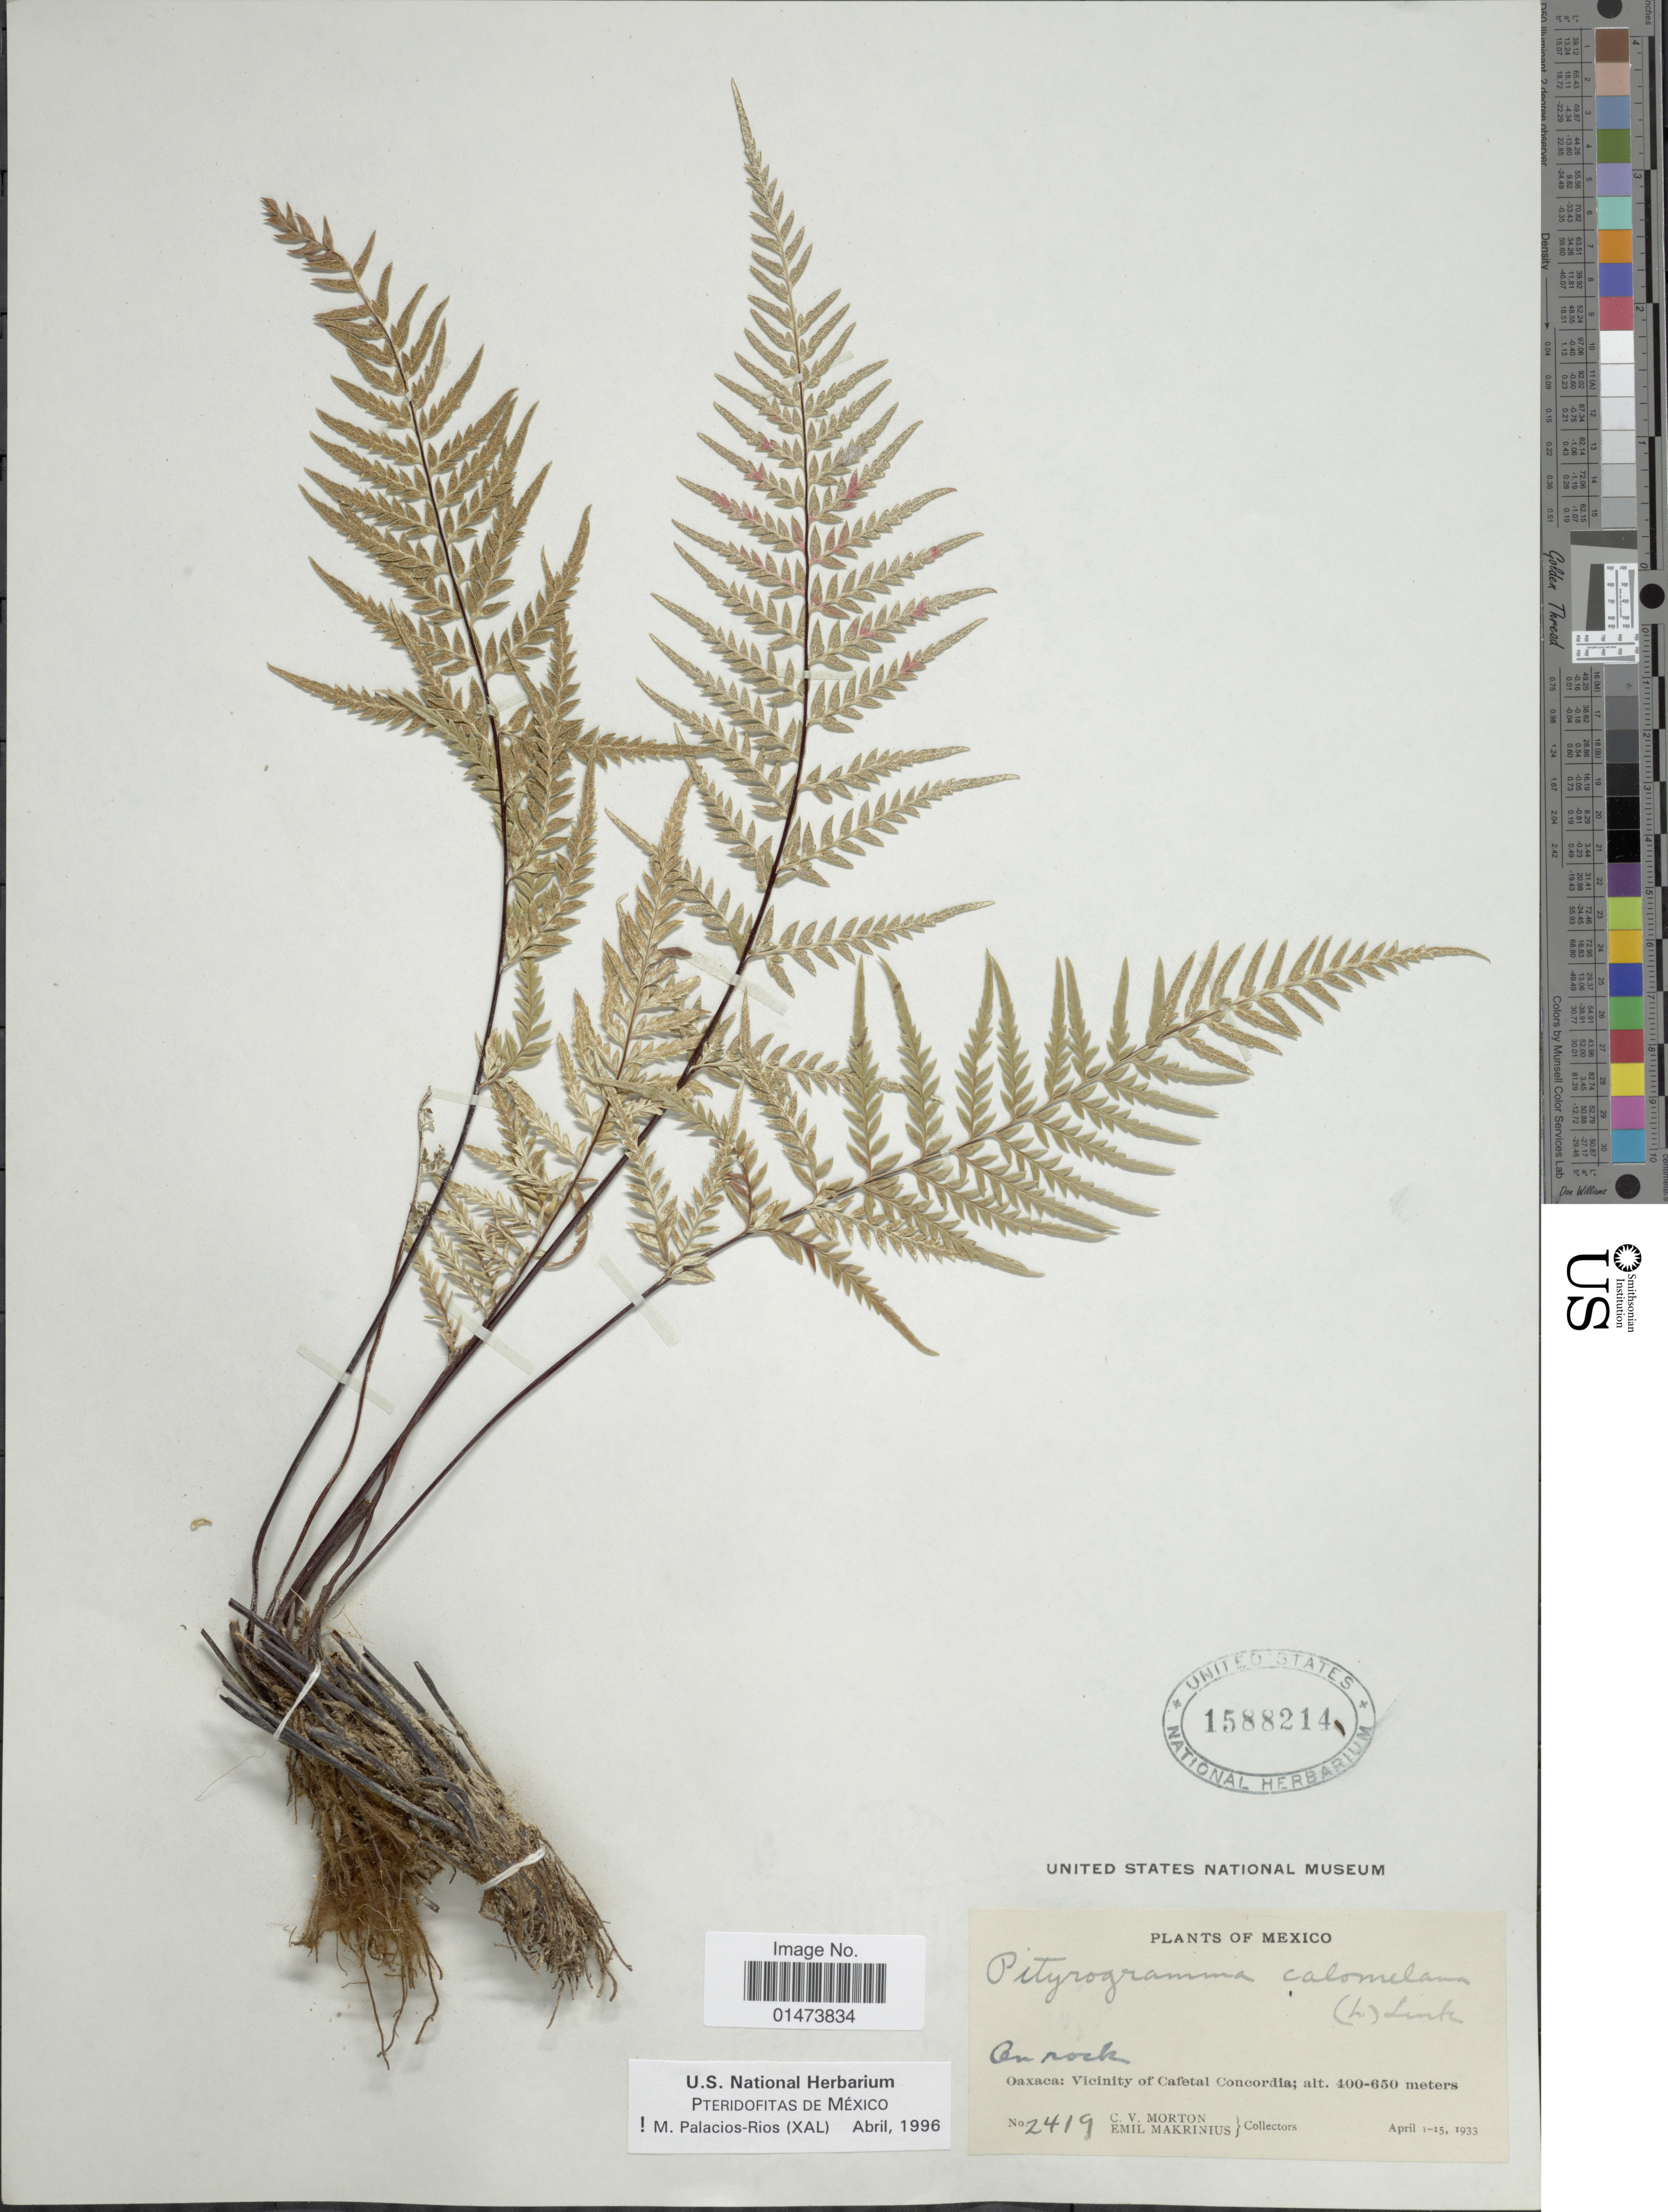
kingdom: Plantae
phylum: Tracheophyta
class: Polypodiopsida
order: Polypodiales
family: Pteridaceae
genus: Pityrogramma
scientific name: Pityrogramma calomelanos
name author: (L.) Link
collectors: C. V. Morton & E. Makrinius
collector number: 2419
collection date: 1933-04-01/1933-04-15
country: Mexico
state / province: Oaxaca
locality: Vicinity of Cafetal Concordia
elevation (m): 400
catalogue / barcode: US 1588214